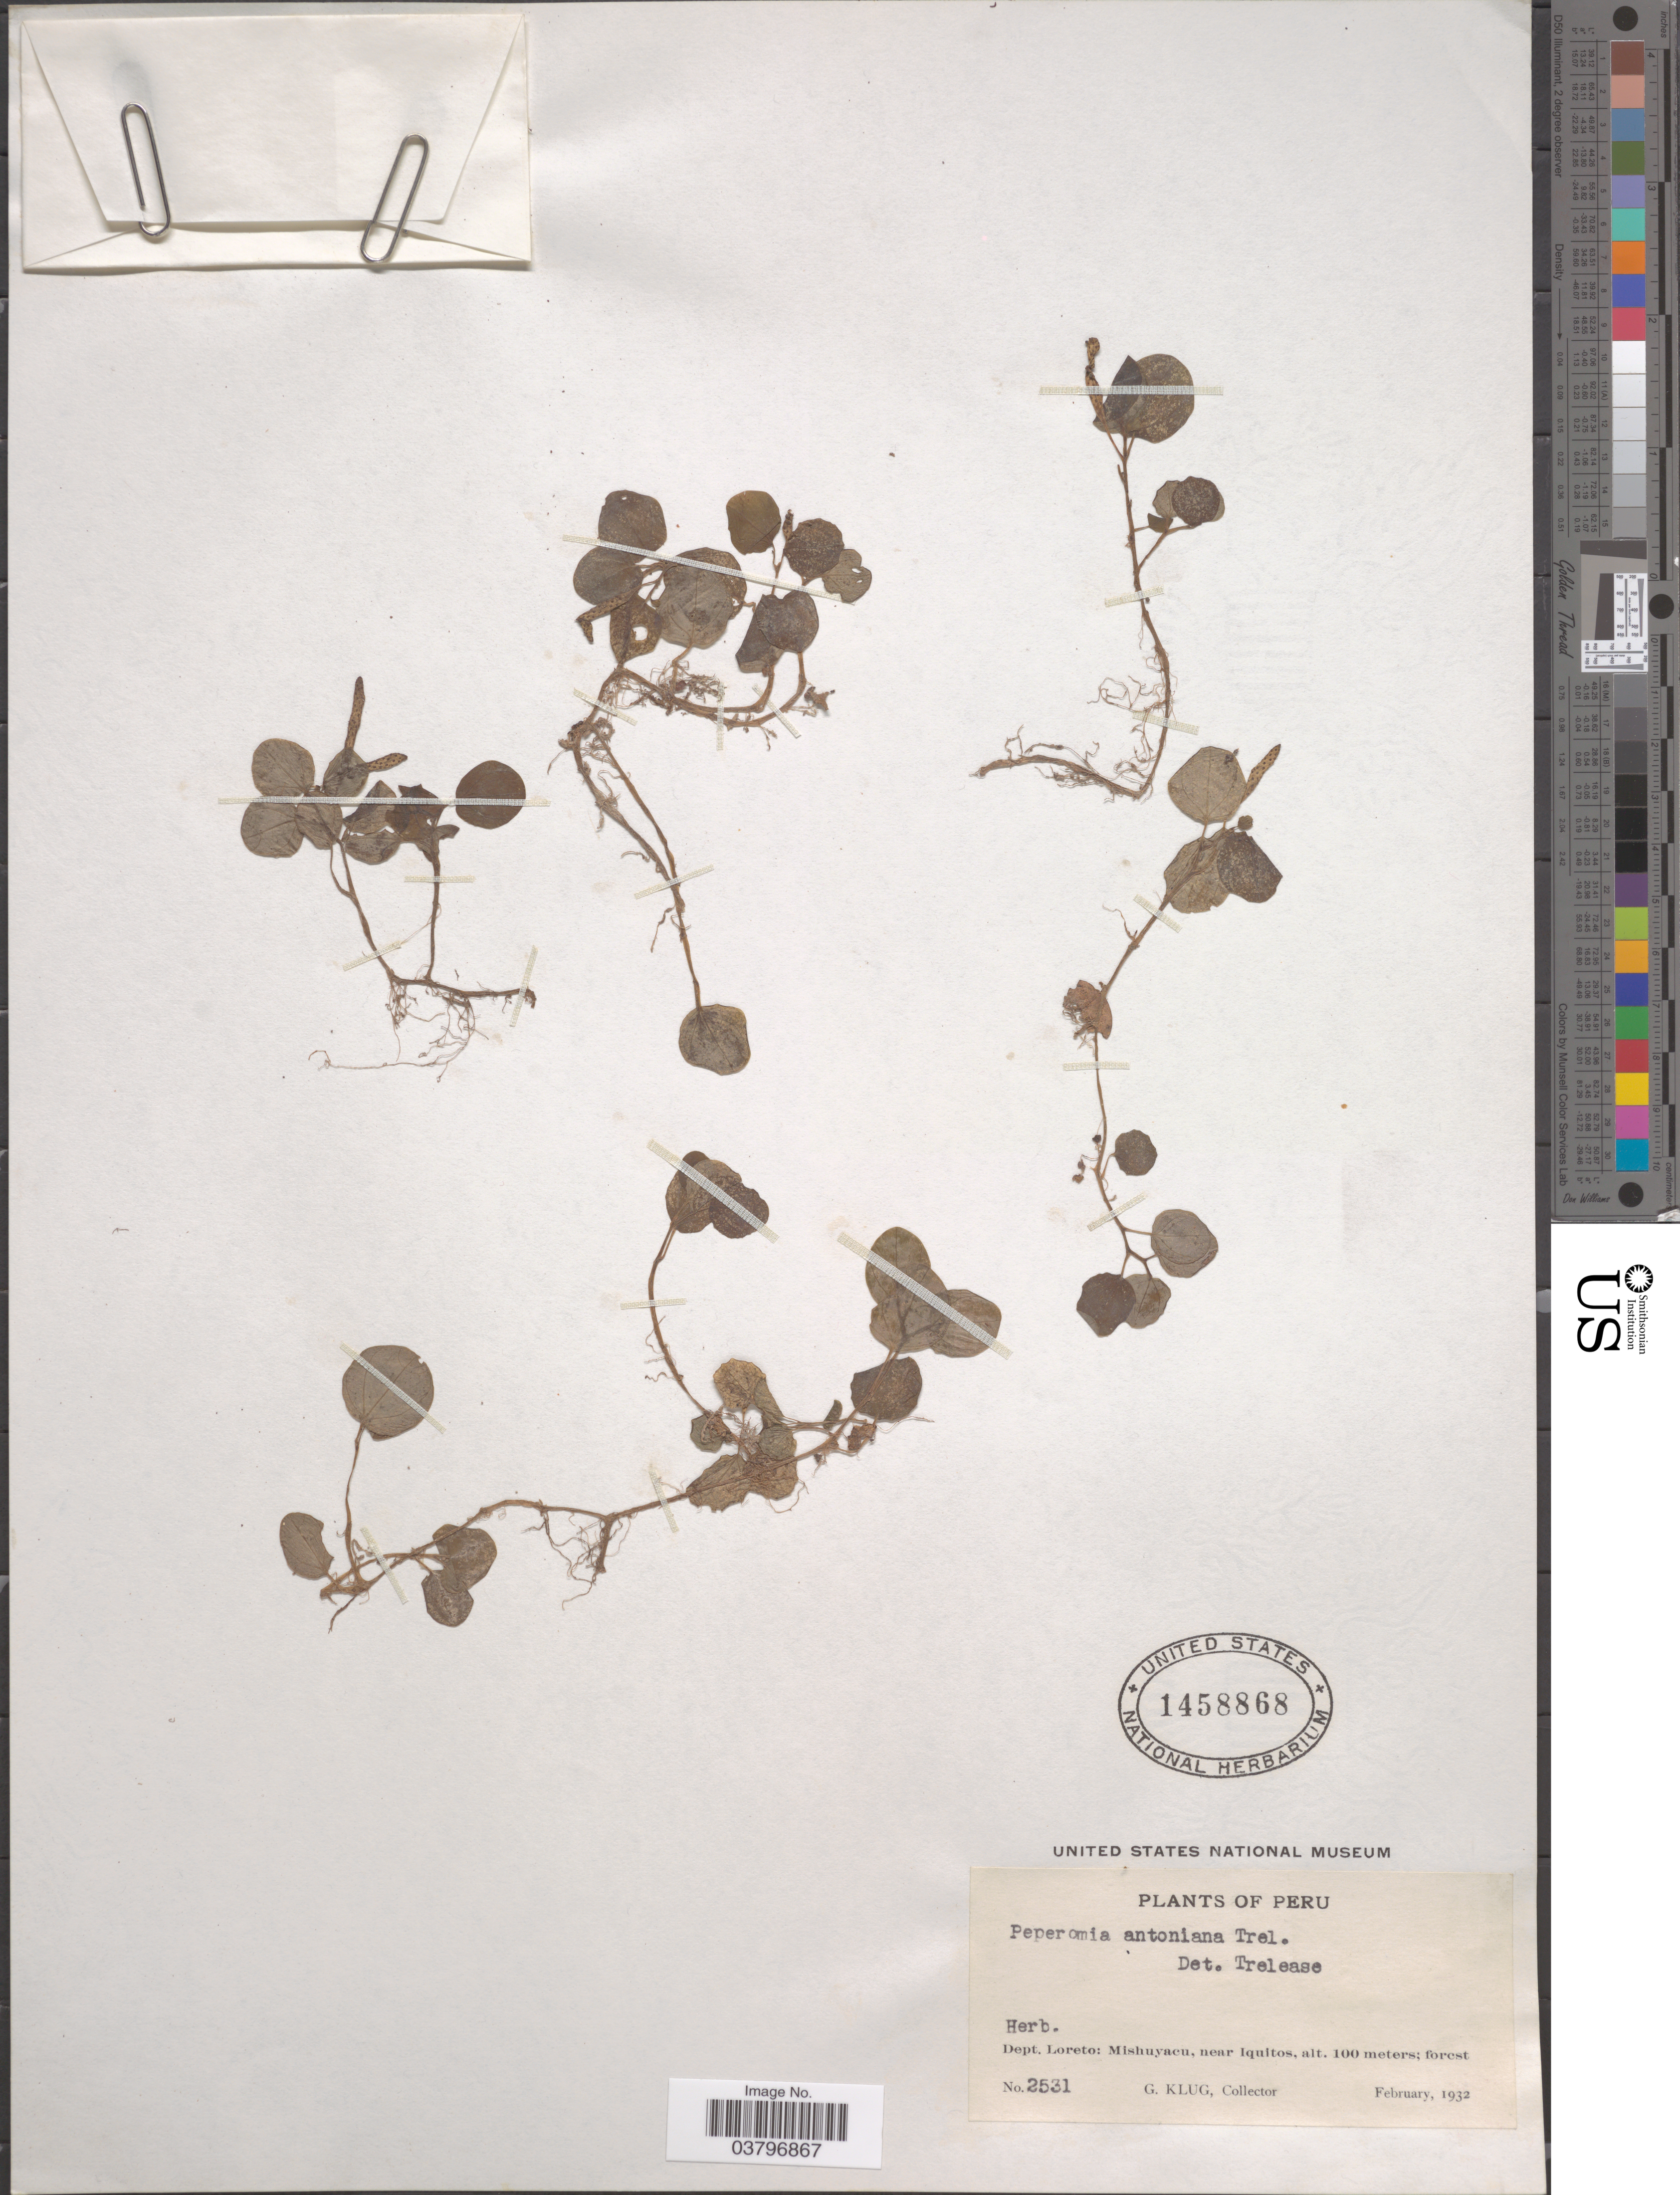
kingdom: Plantae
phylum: Tracheophyta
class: Magnoliopsida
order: Piperales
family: Piperaceae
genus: Peperomia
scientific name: Peperomia antoniana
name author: Trel.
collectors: G. Klug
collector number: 2531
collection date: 1932-02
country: Peru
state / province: Loreto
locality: Dept. Loreto: Mishuyacu, near Iquitos.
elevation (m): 100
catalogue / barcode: US 1458868